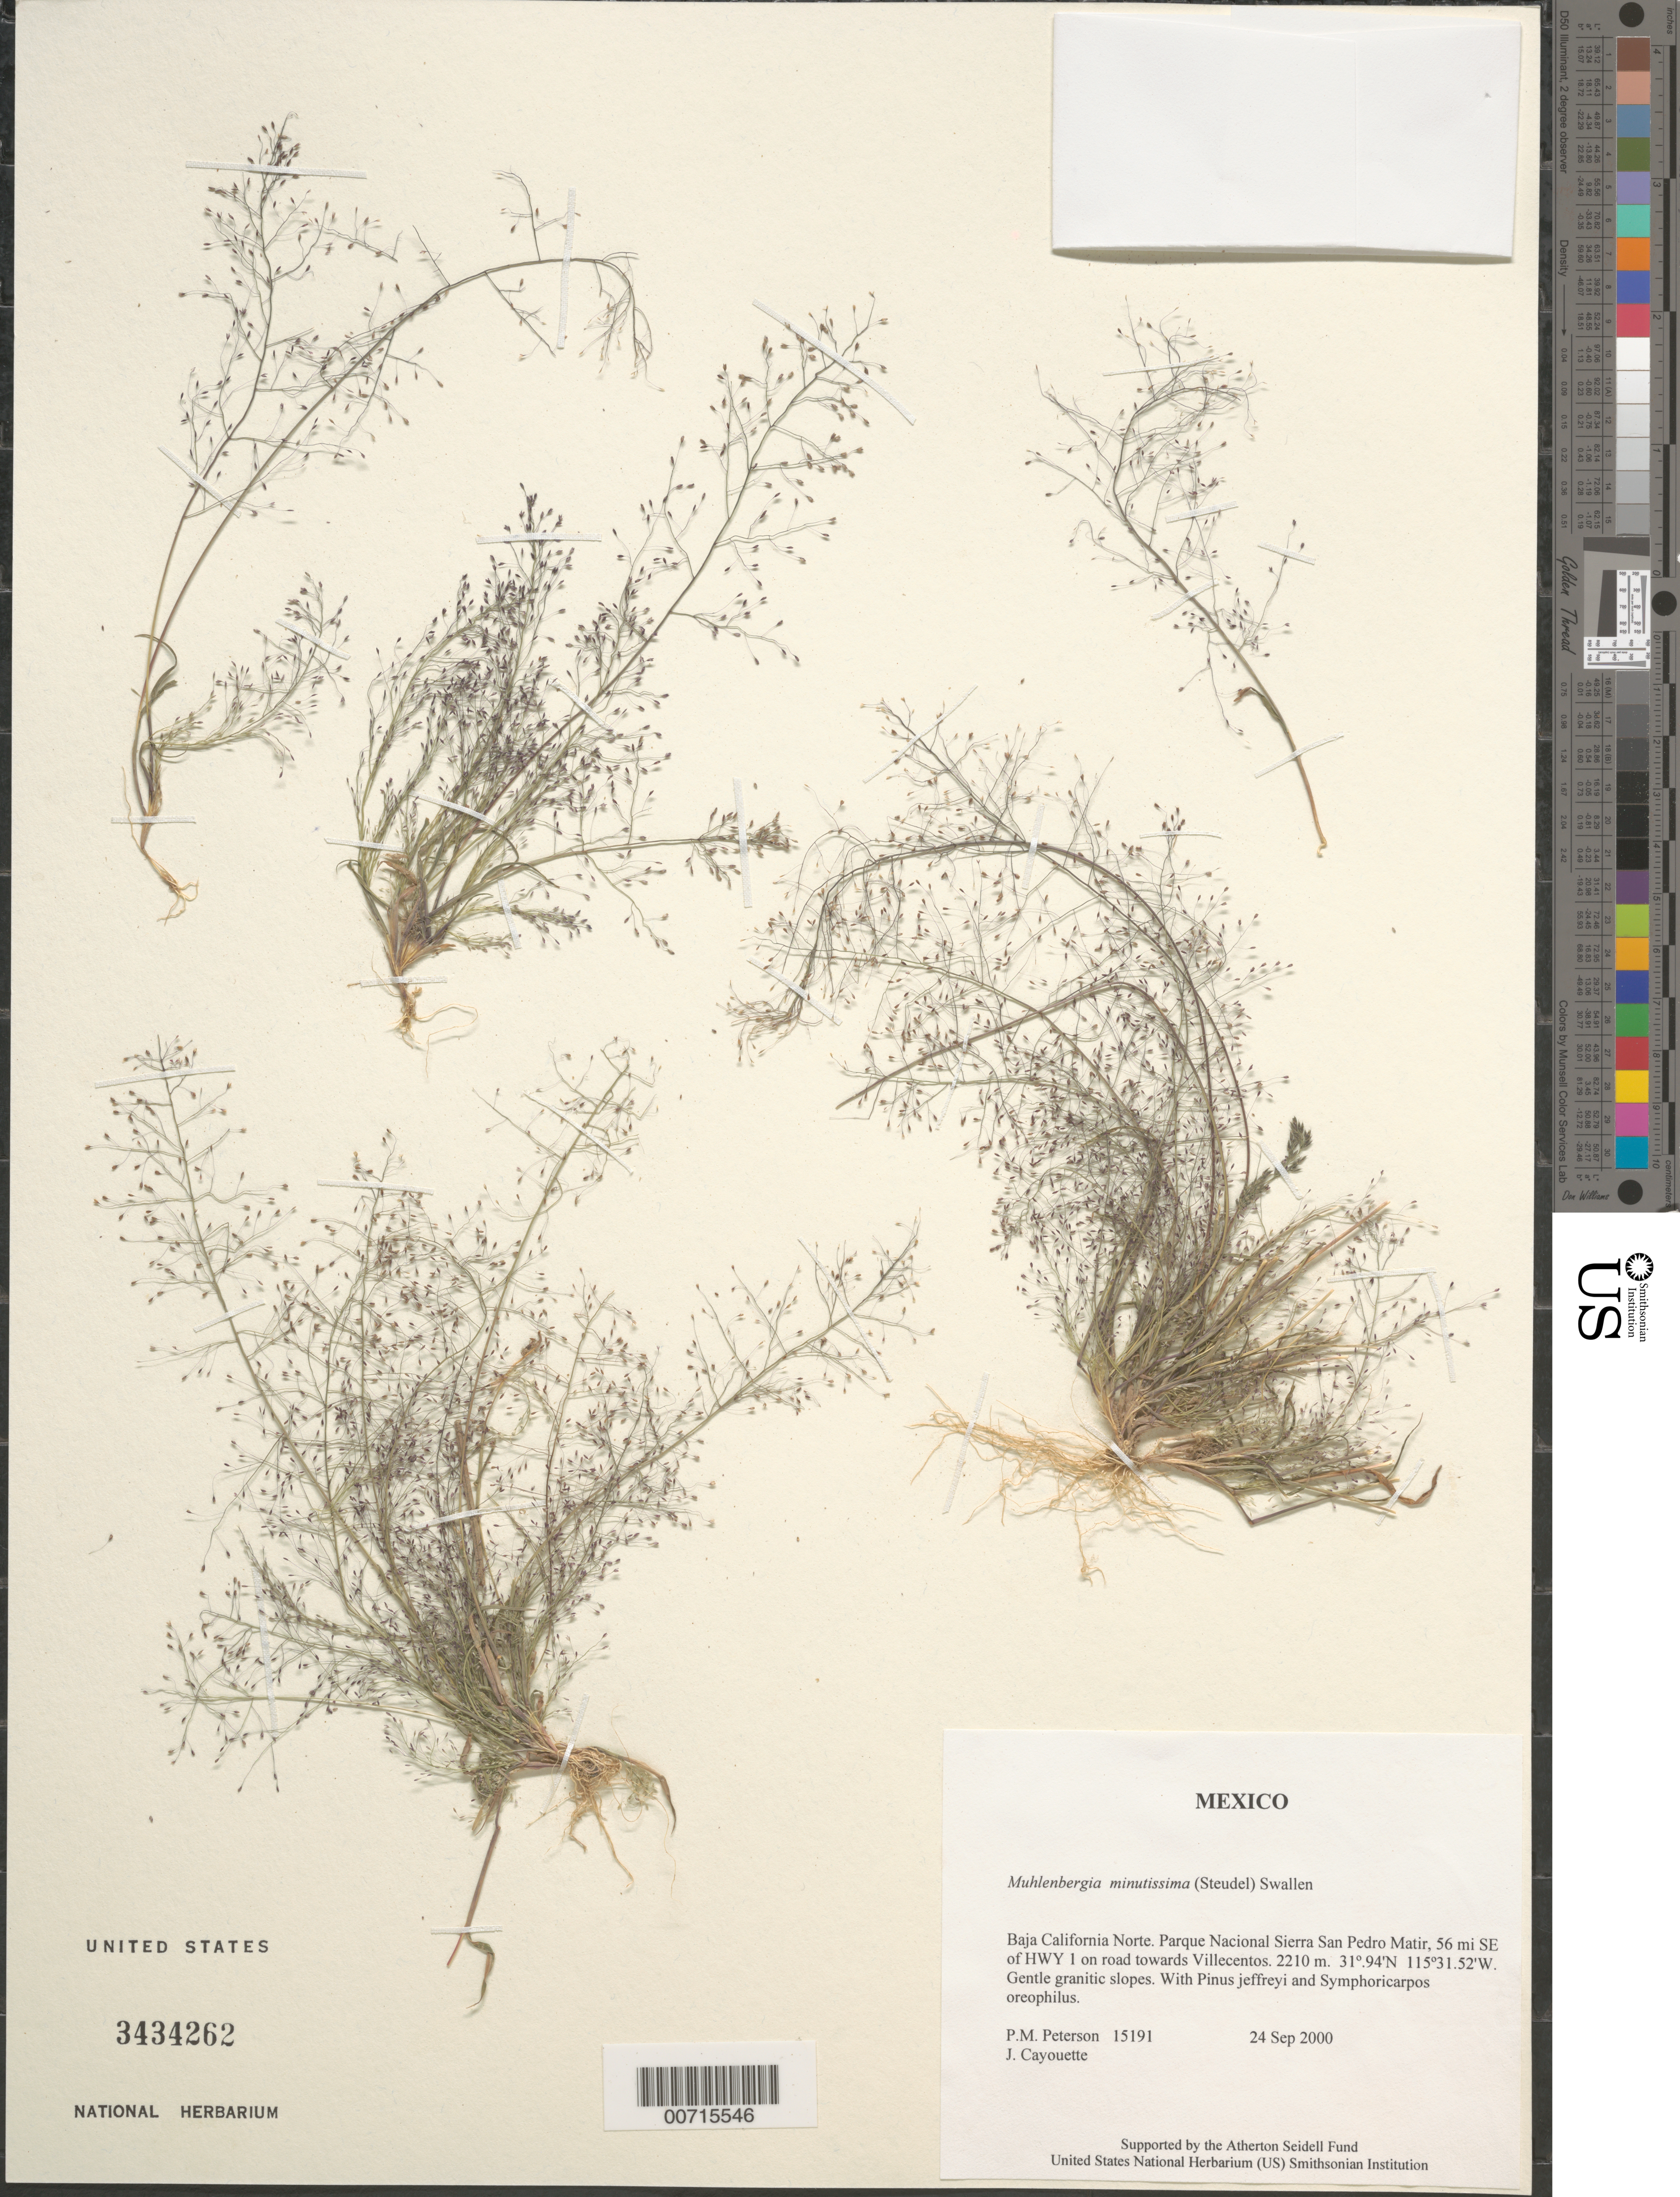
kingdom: Plantae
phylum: Tracheophyta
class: Liliopsida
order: Poales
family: Poaceae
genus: Muhlenbergia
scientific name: Muhlenbergia minutissima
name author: (Steud.) Swallen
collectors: P. M. Peterson & J. Cayouette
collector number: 15191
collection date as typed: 24 Sep 2000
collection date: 2000-09-24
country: Mexico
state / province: Baja California Norte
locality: Parque Nacional Sierra San Pedro Matir, 56 mi SE of HWY 1 on road towards Villecentos.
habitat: Gentle granitic slopes.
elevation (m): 2210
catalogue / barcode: US 3434262